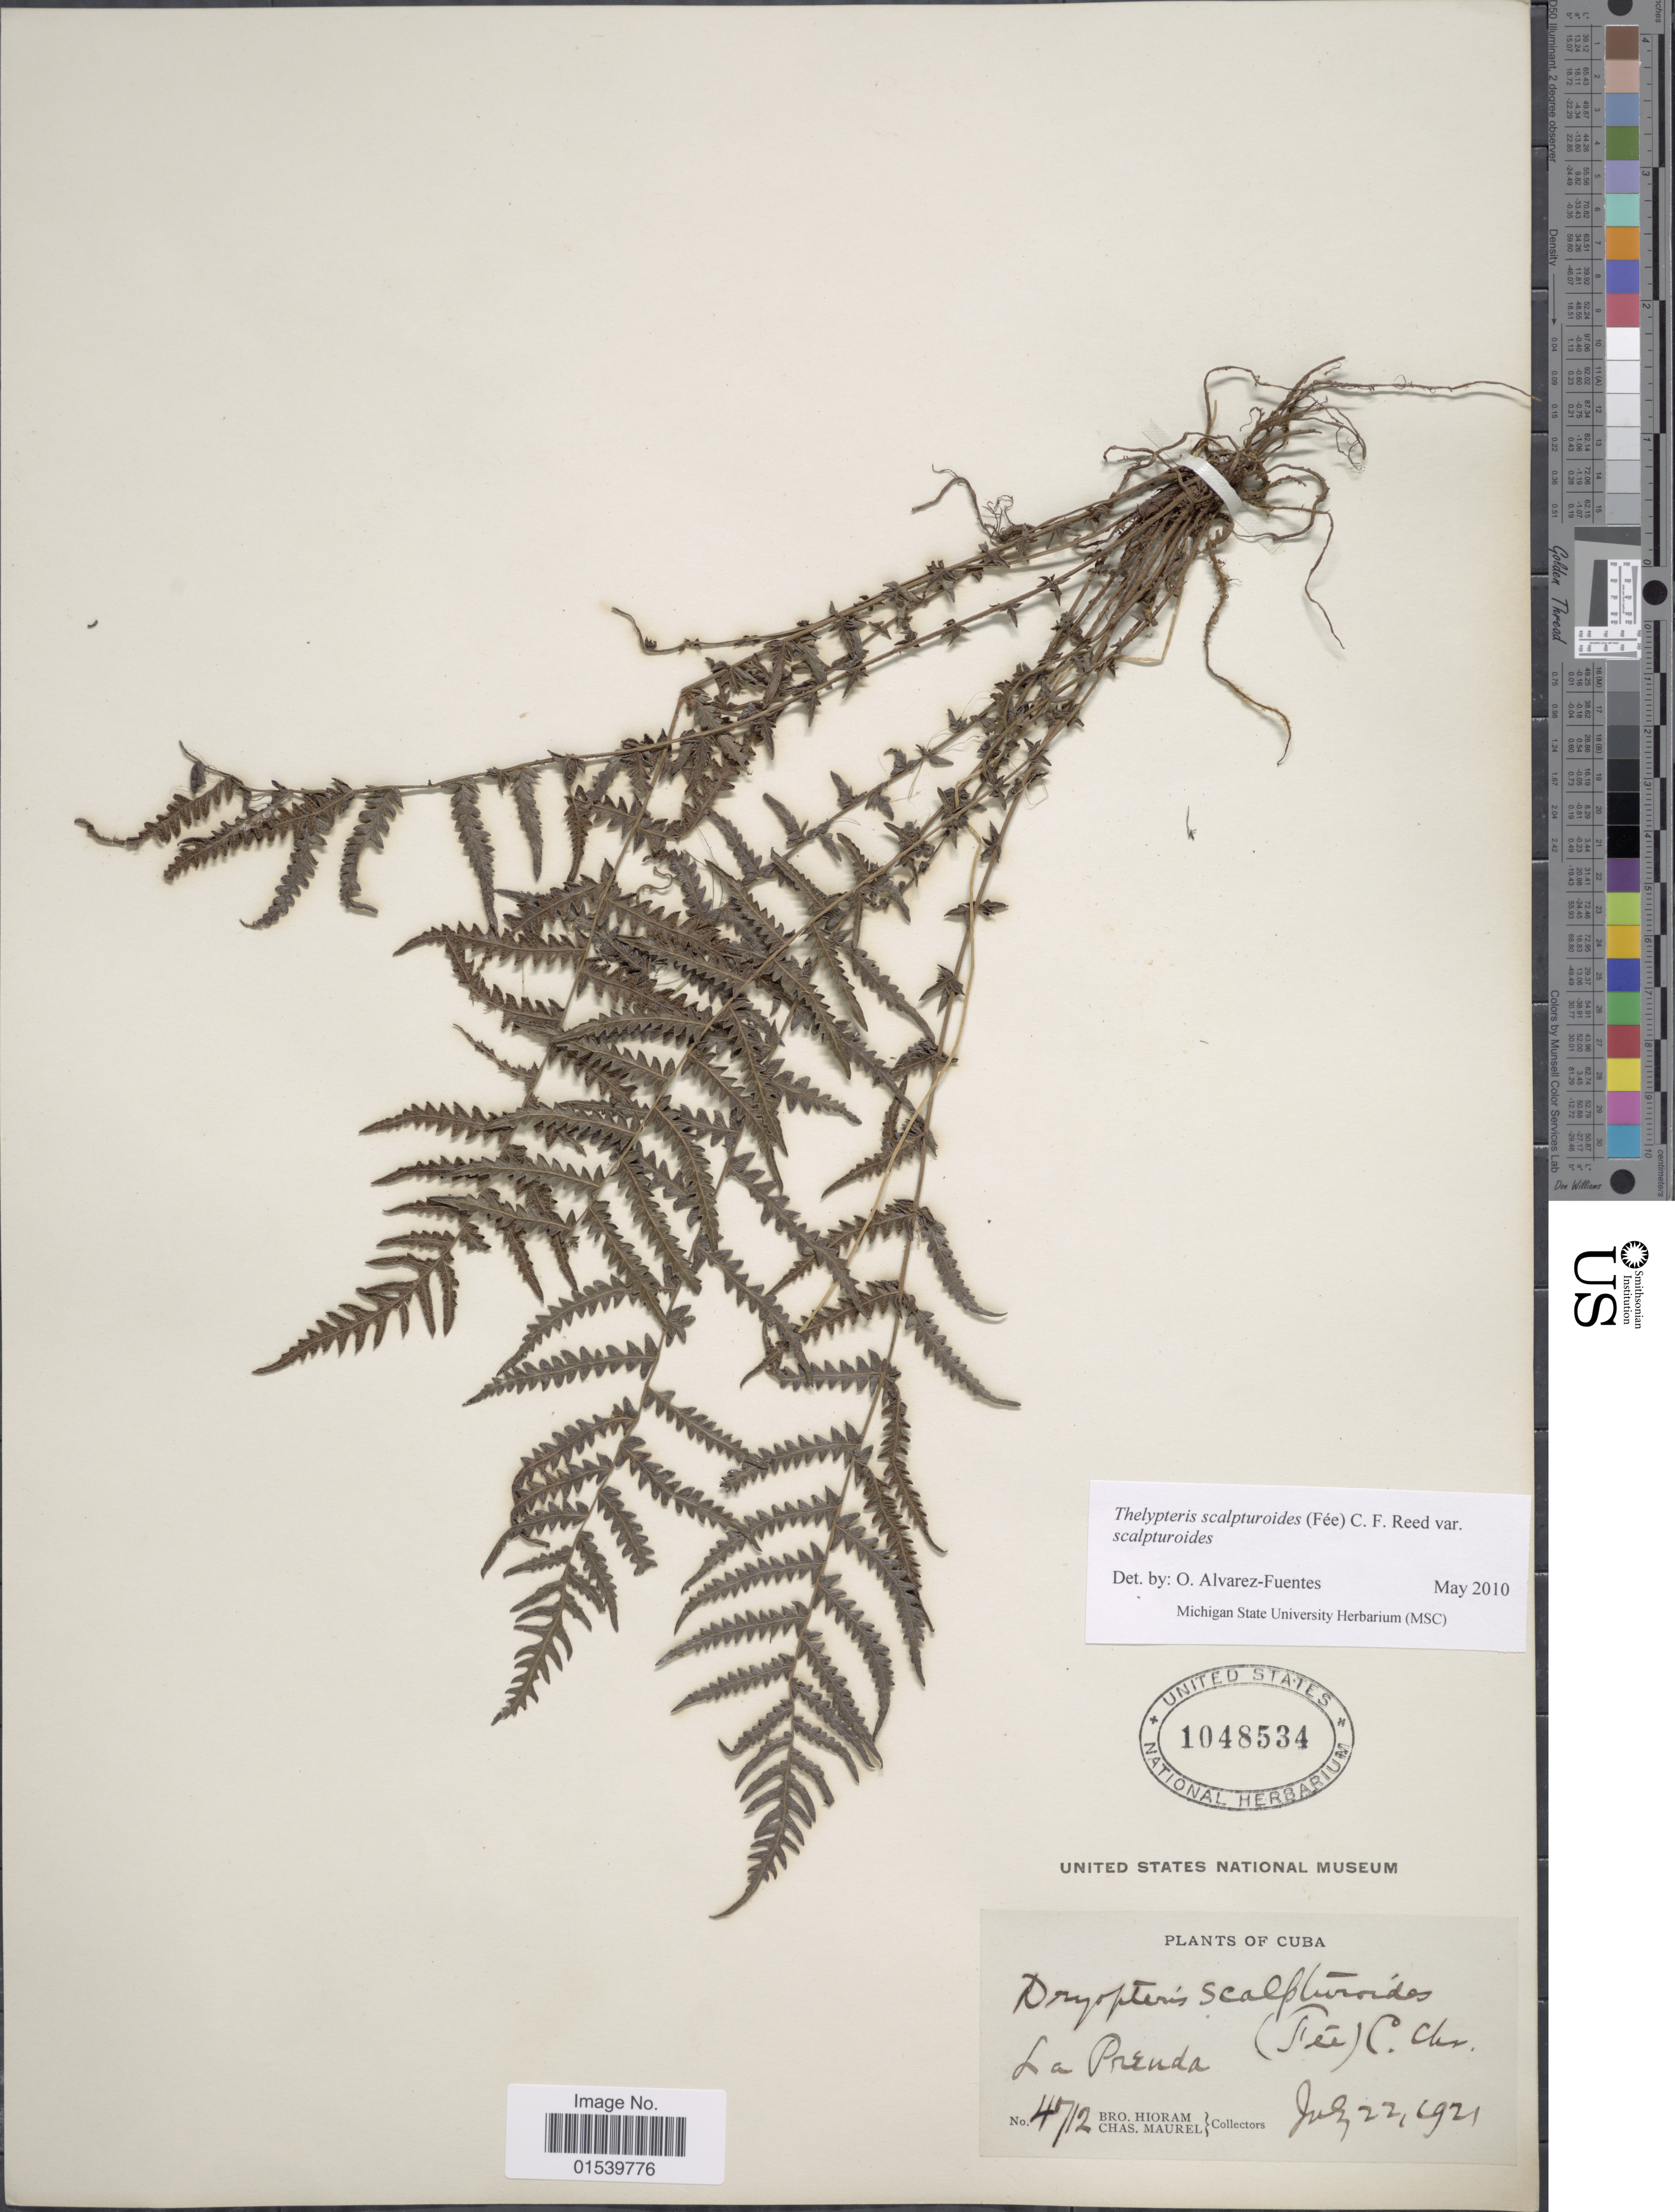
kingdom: Plantae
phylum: Tracheophyta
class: Polypodiopsida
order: Polypodiales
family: Thelypteridaceae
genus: Amauropelta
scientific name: Amauropelta scalpturoides (Fée) comb. nov., ined 2015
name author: (Fée)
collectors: Bro. Hioram & C. Maurel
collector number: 4712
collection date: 1921-07-22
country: Cuba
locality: La Prenda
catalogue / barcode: US 1048534